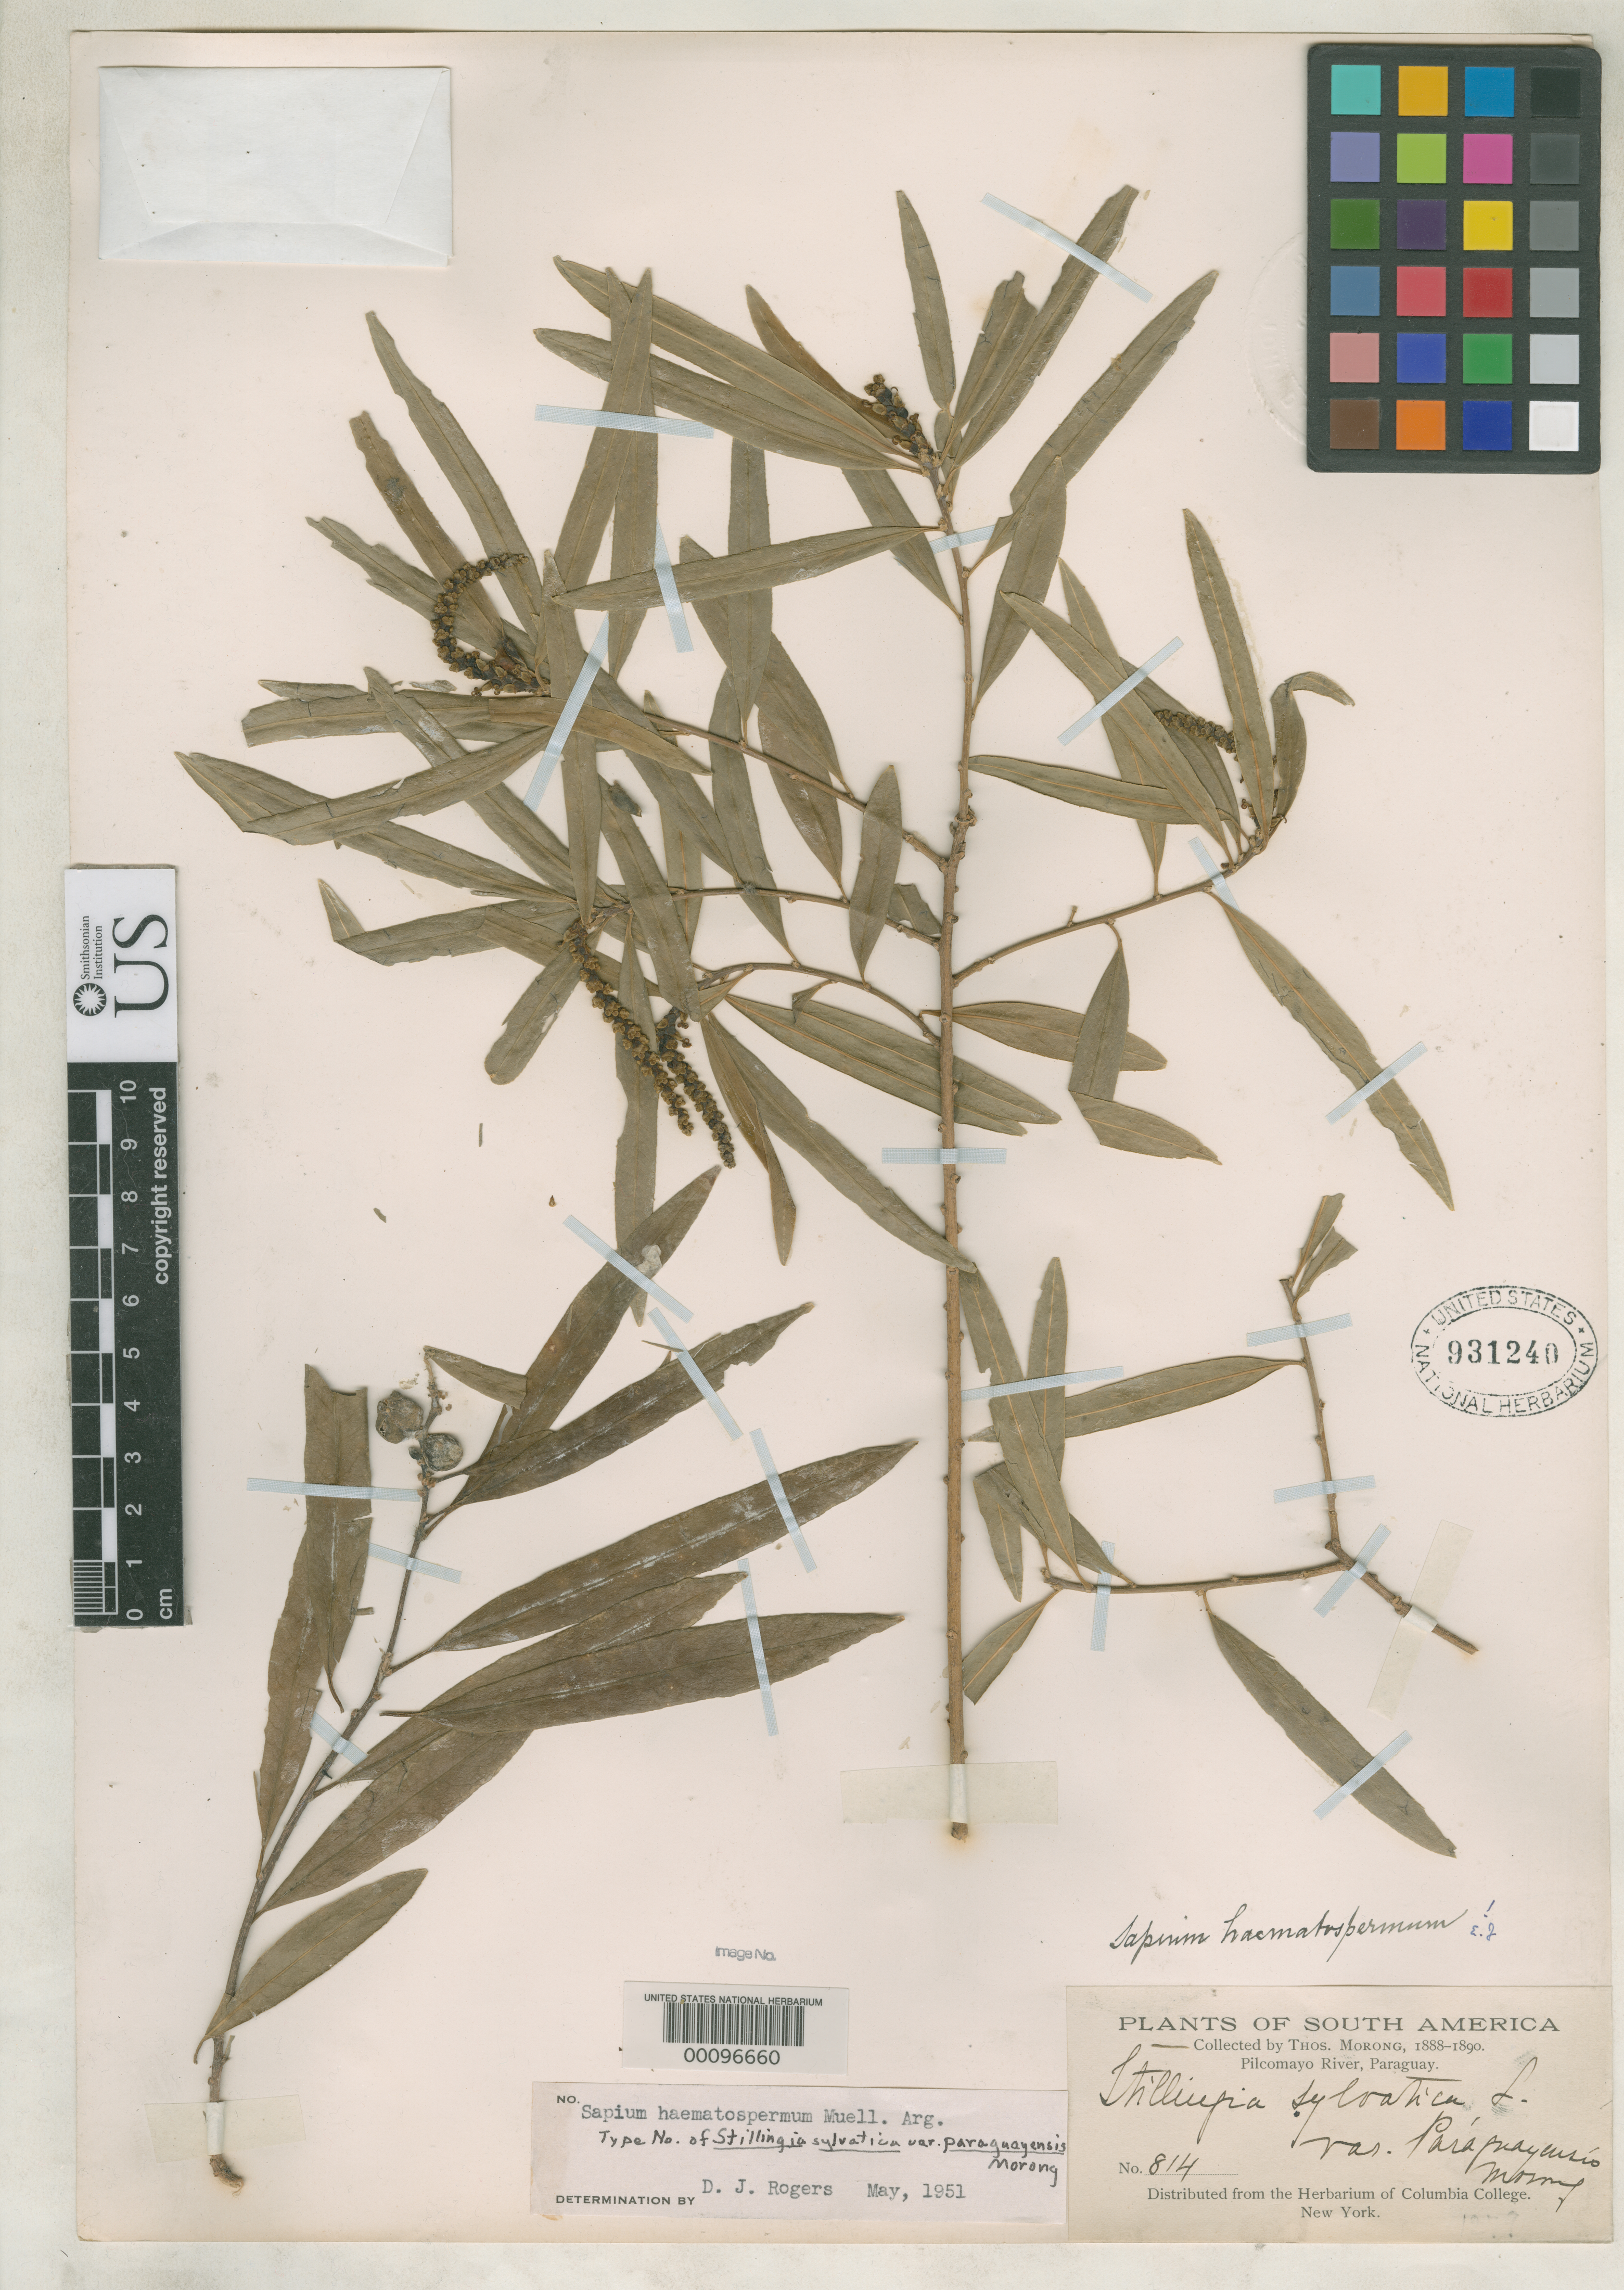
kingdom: Plantae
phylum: Tracheophyta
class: Magnoliopsida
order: Malpighiales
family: Euphorbiaceae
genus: Stillingia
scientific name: Stillingia sylvatica var. paraguayensis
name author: Morong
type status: Isosyntype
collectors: T. Morong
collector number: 814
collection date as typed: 1888 to -- --- 1890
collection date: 1888/1890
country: Paraguay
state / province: Central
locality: Pilcomoyo River and Asuncion.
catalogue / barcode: US 931240